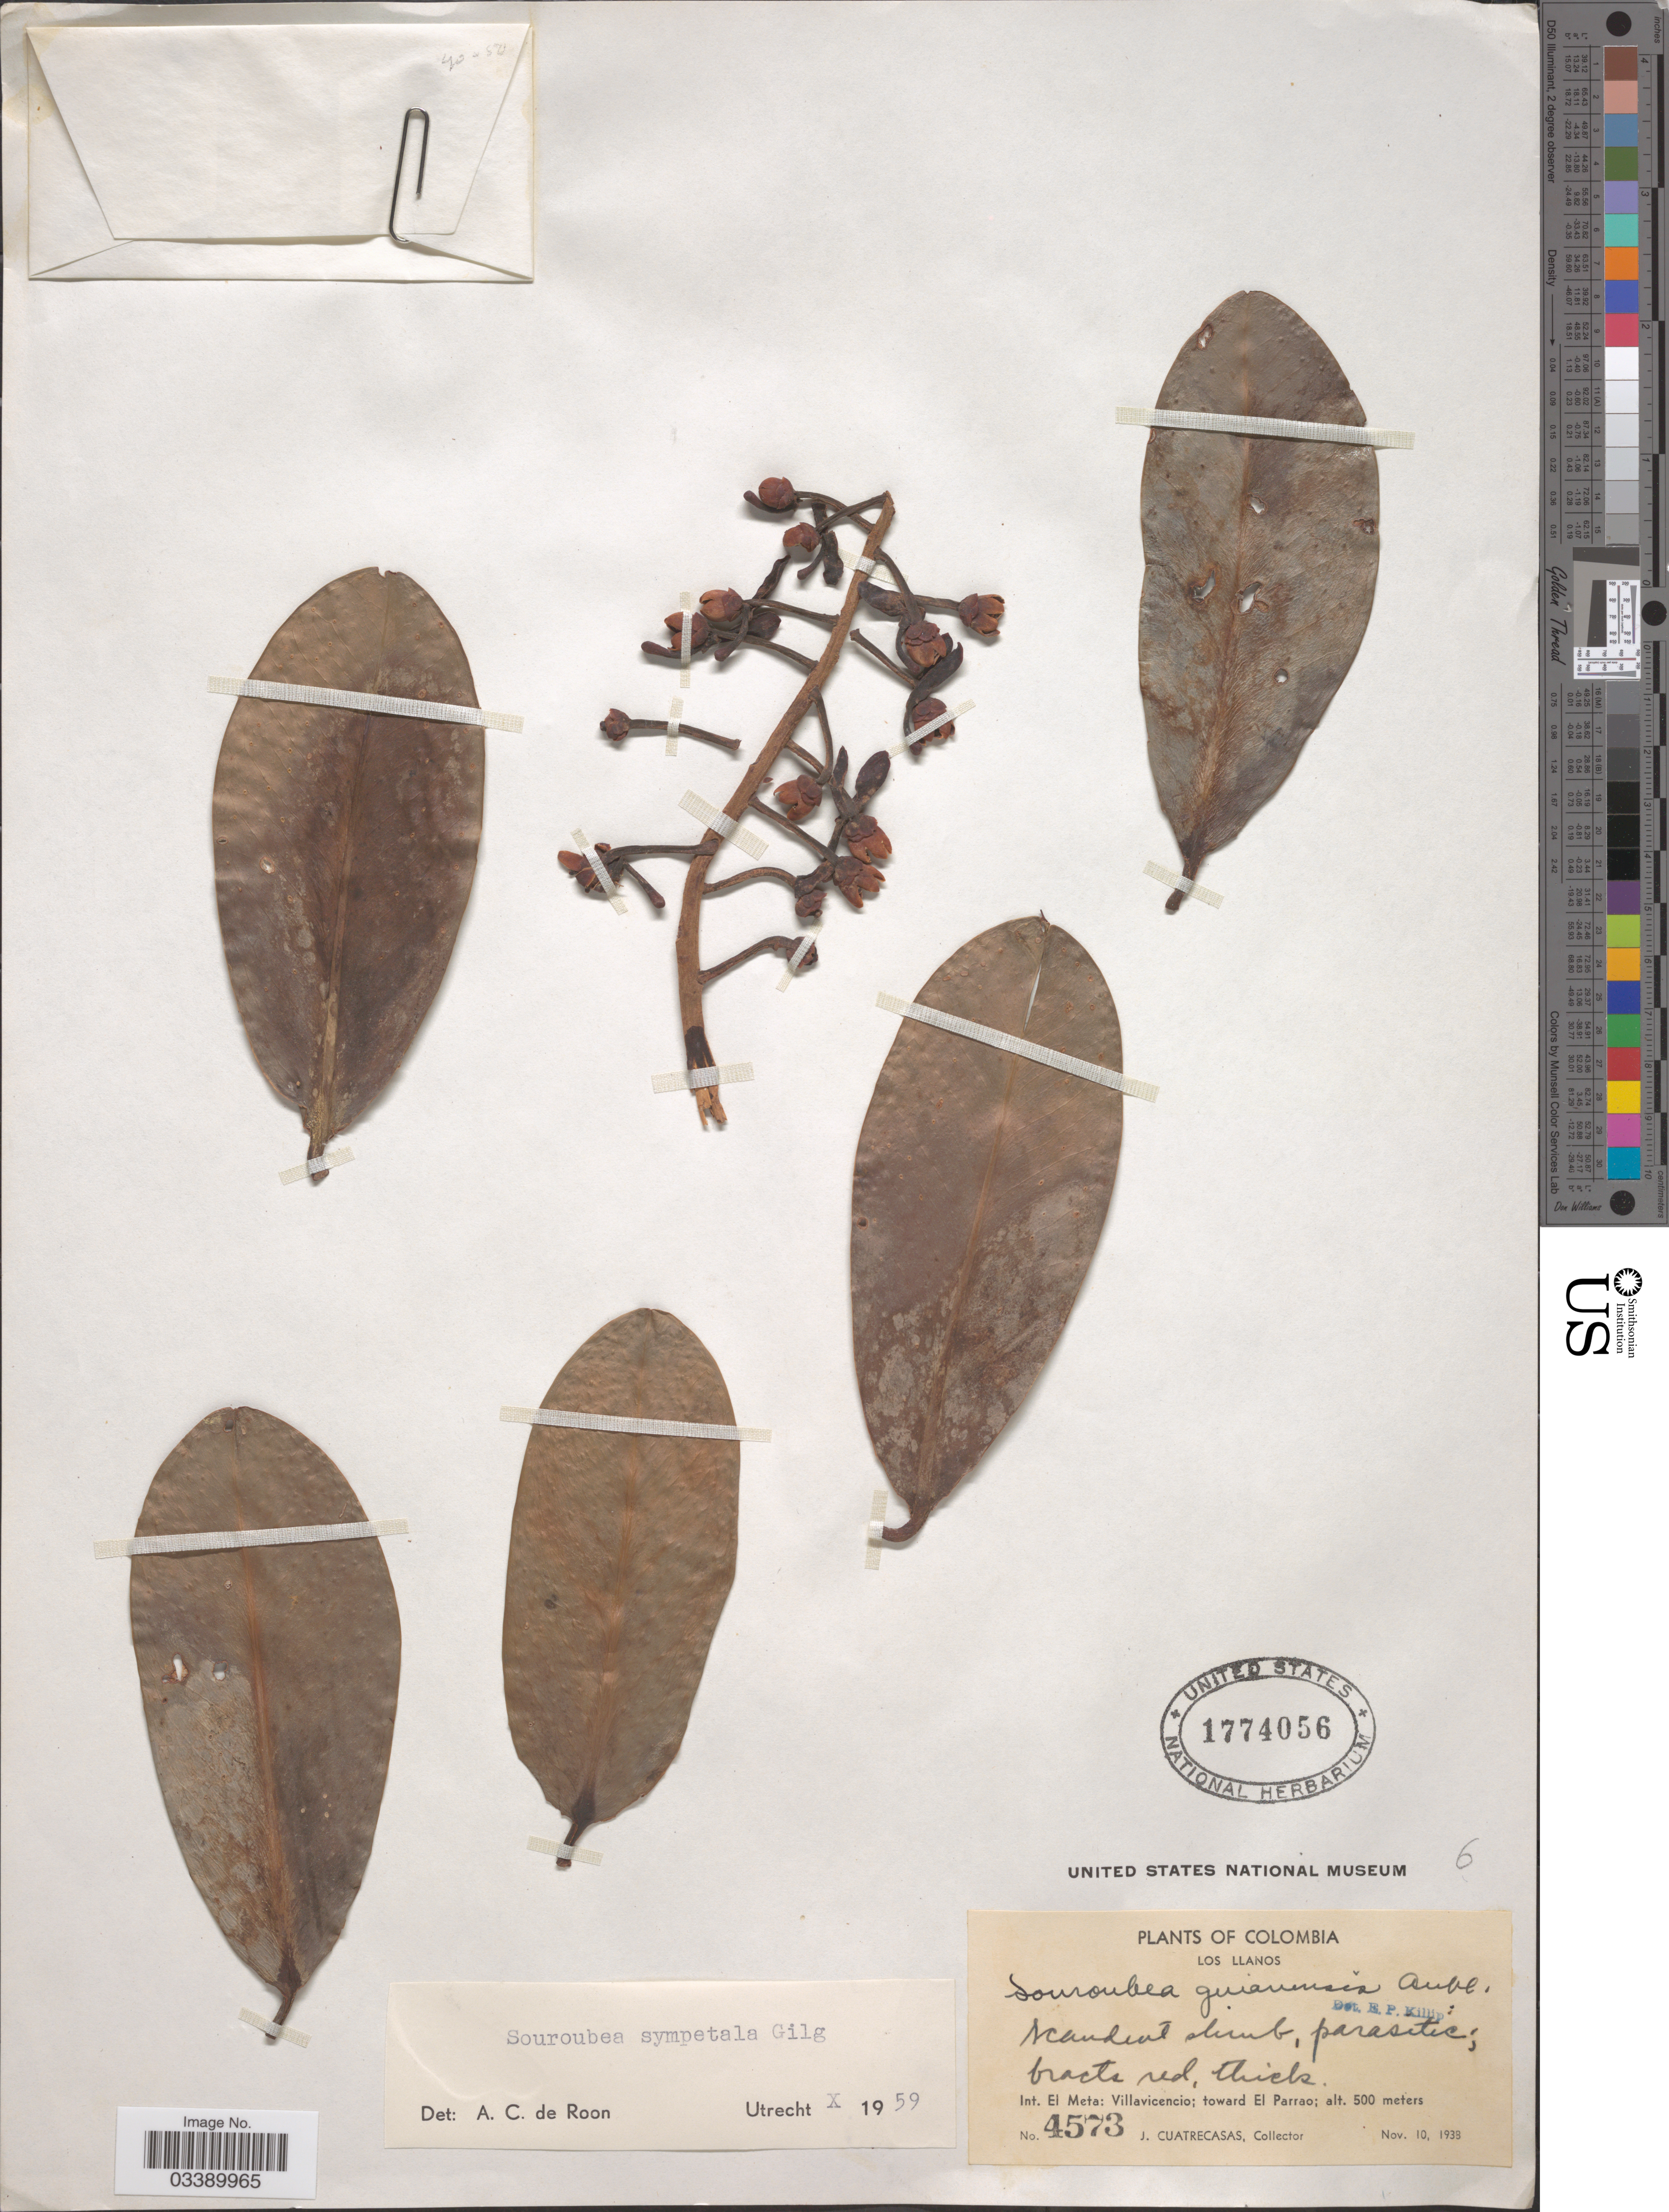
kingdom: Plantae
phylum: Tracheophyta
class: Magnoliopsida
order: Ericales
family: Marcgraviaceae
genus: Souroubea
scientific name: Souroubea sympetala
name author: Gilg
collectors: J. Cuatrecasas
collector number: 4573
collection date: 1938-11-10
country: Colombia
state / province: Meta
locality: Los Llanos. Int. El Meta: Villavicencio; toward El Parrao.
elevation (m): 500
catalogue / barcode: US 1774056